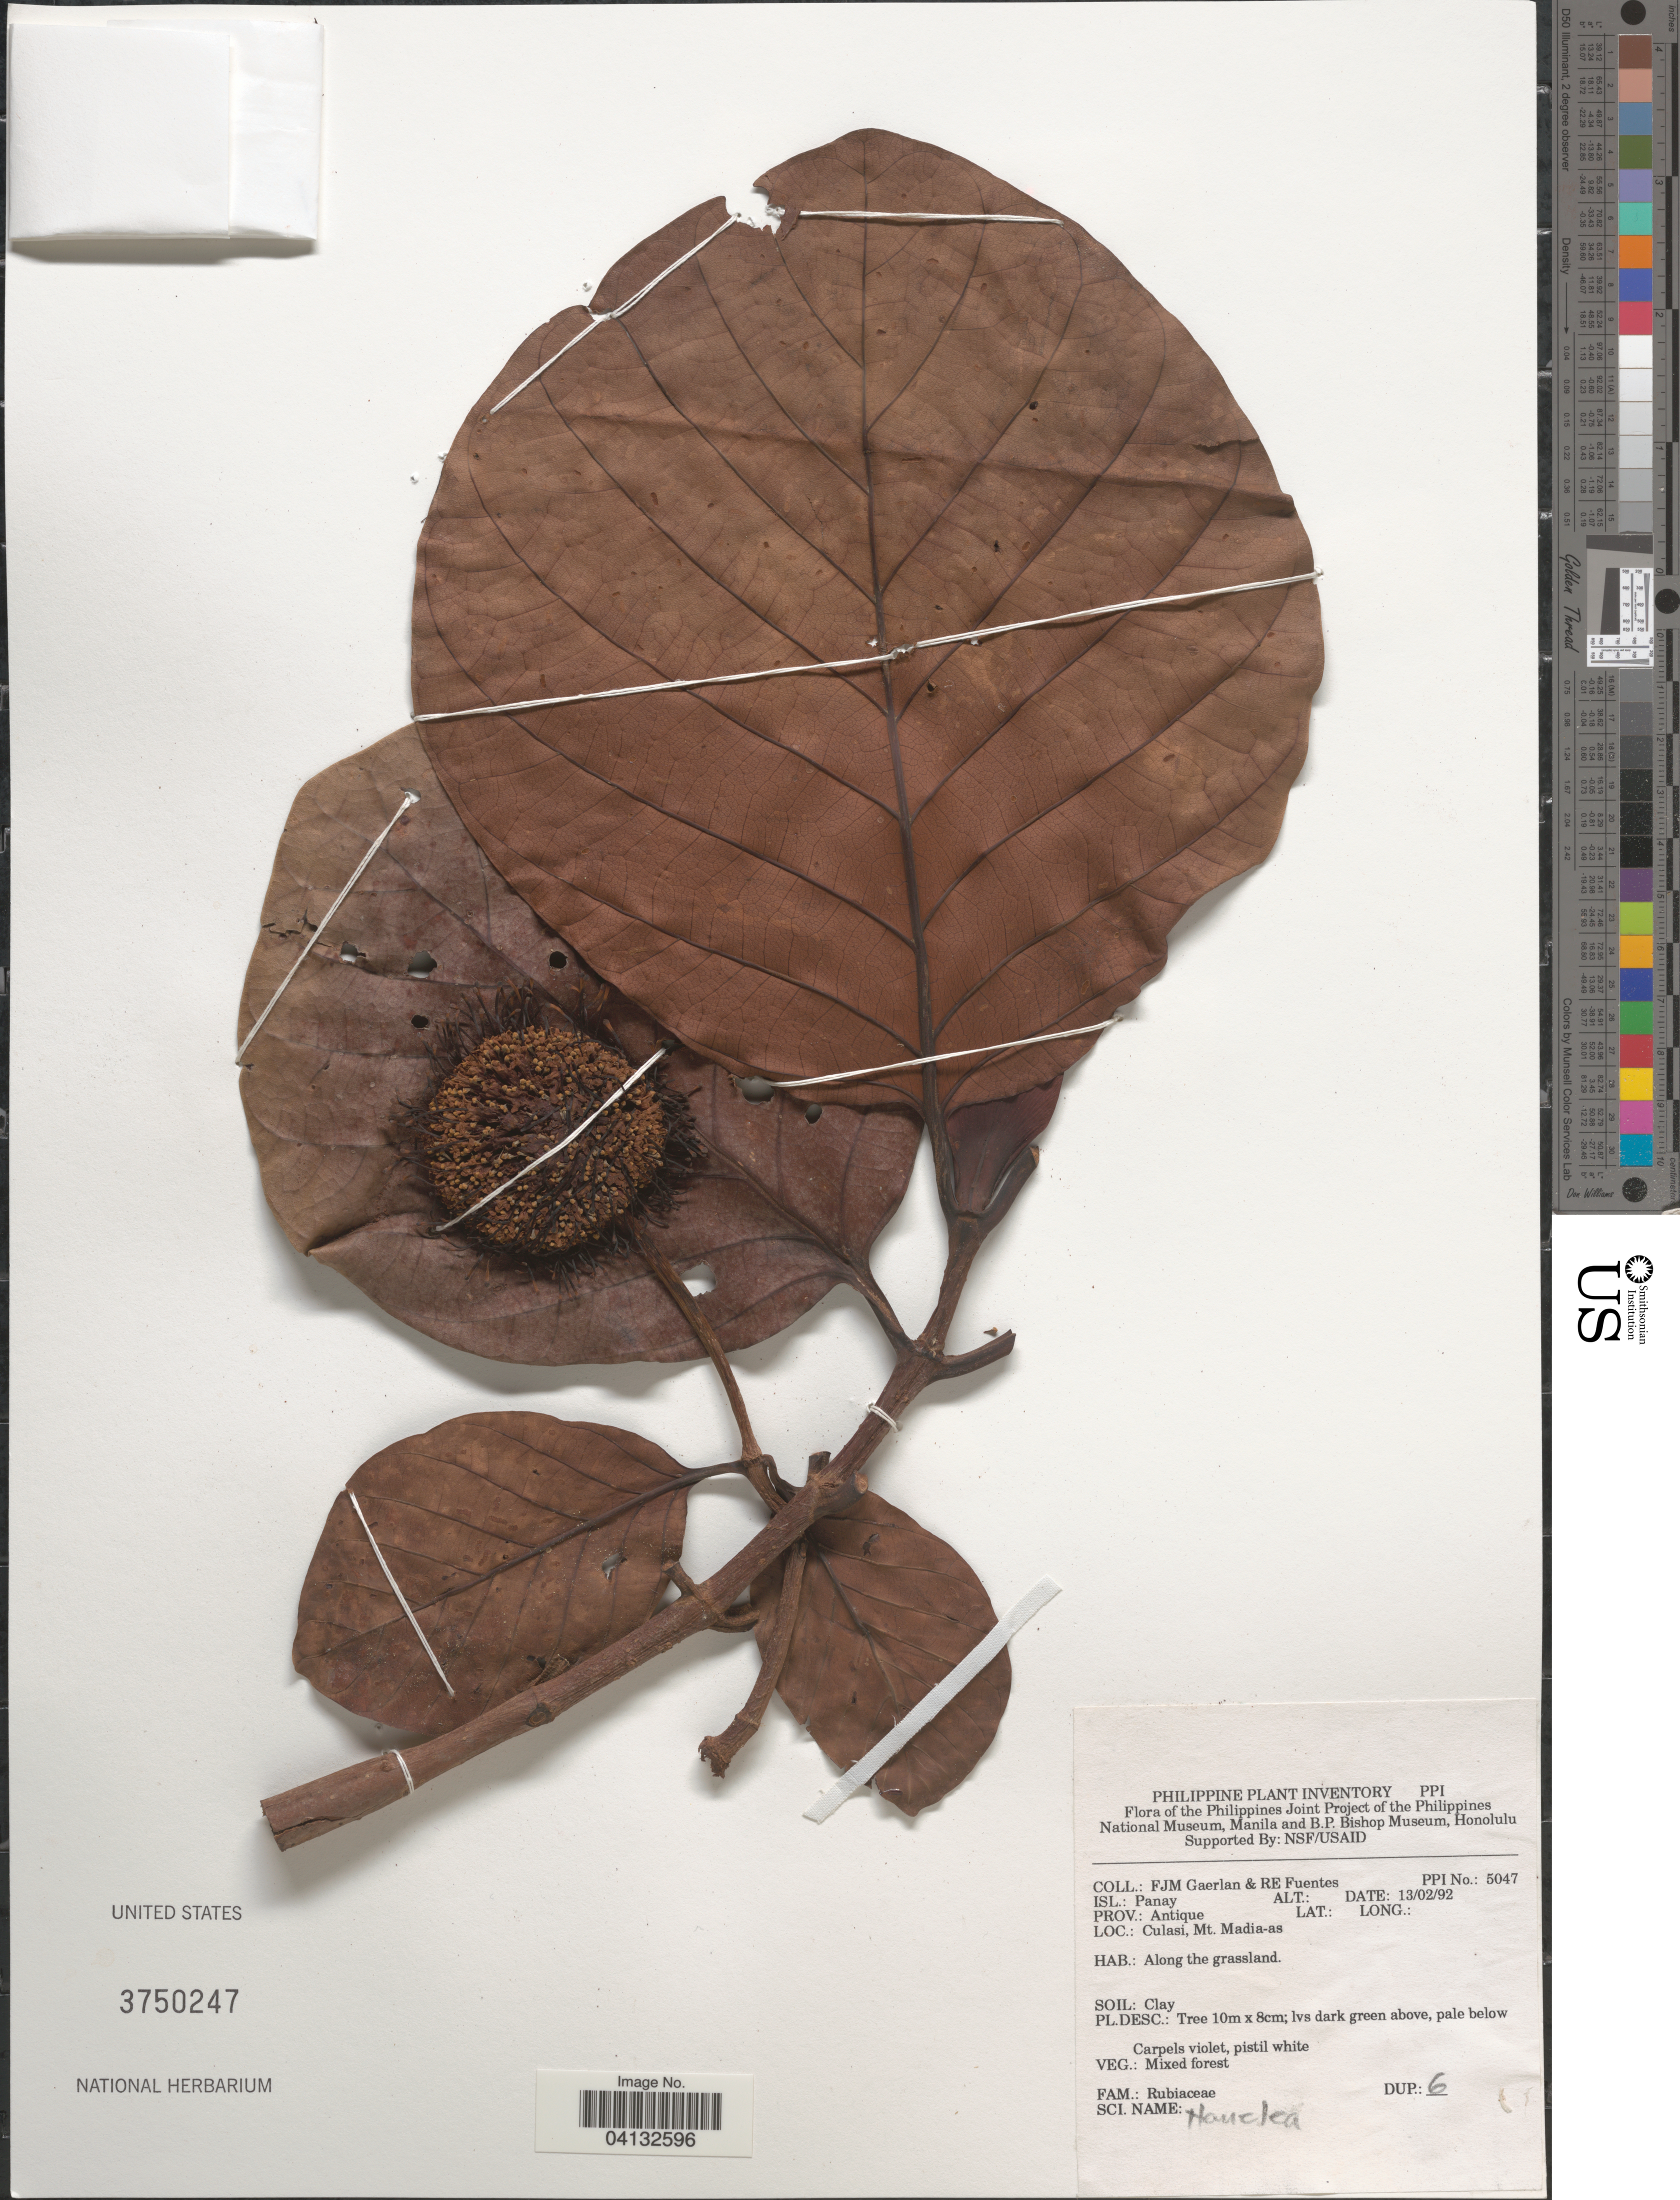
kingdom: Plantae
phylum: Tracheophyta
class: Magnoliopsida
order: Gentianales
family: Rubiaceae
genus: Nauclea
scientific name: Nauclea sp.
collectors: F. Gaerlan & R. Fuentes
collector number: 5047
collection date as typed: Transcribed d/m/y: 13/2/92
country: Philippines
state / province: Western Visayas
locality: Isl.: Panay. Prov.: Antique. Culasi, Mt. Madia-as.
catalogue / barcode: US 3750247